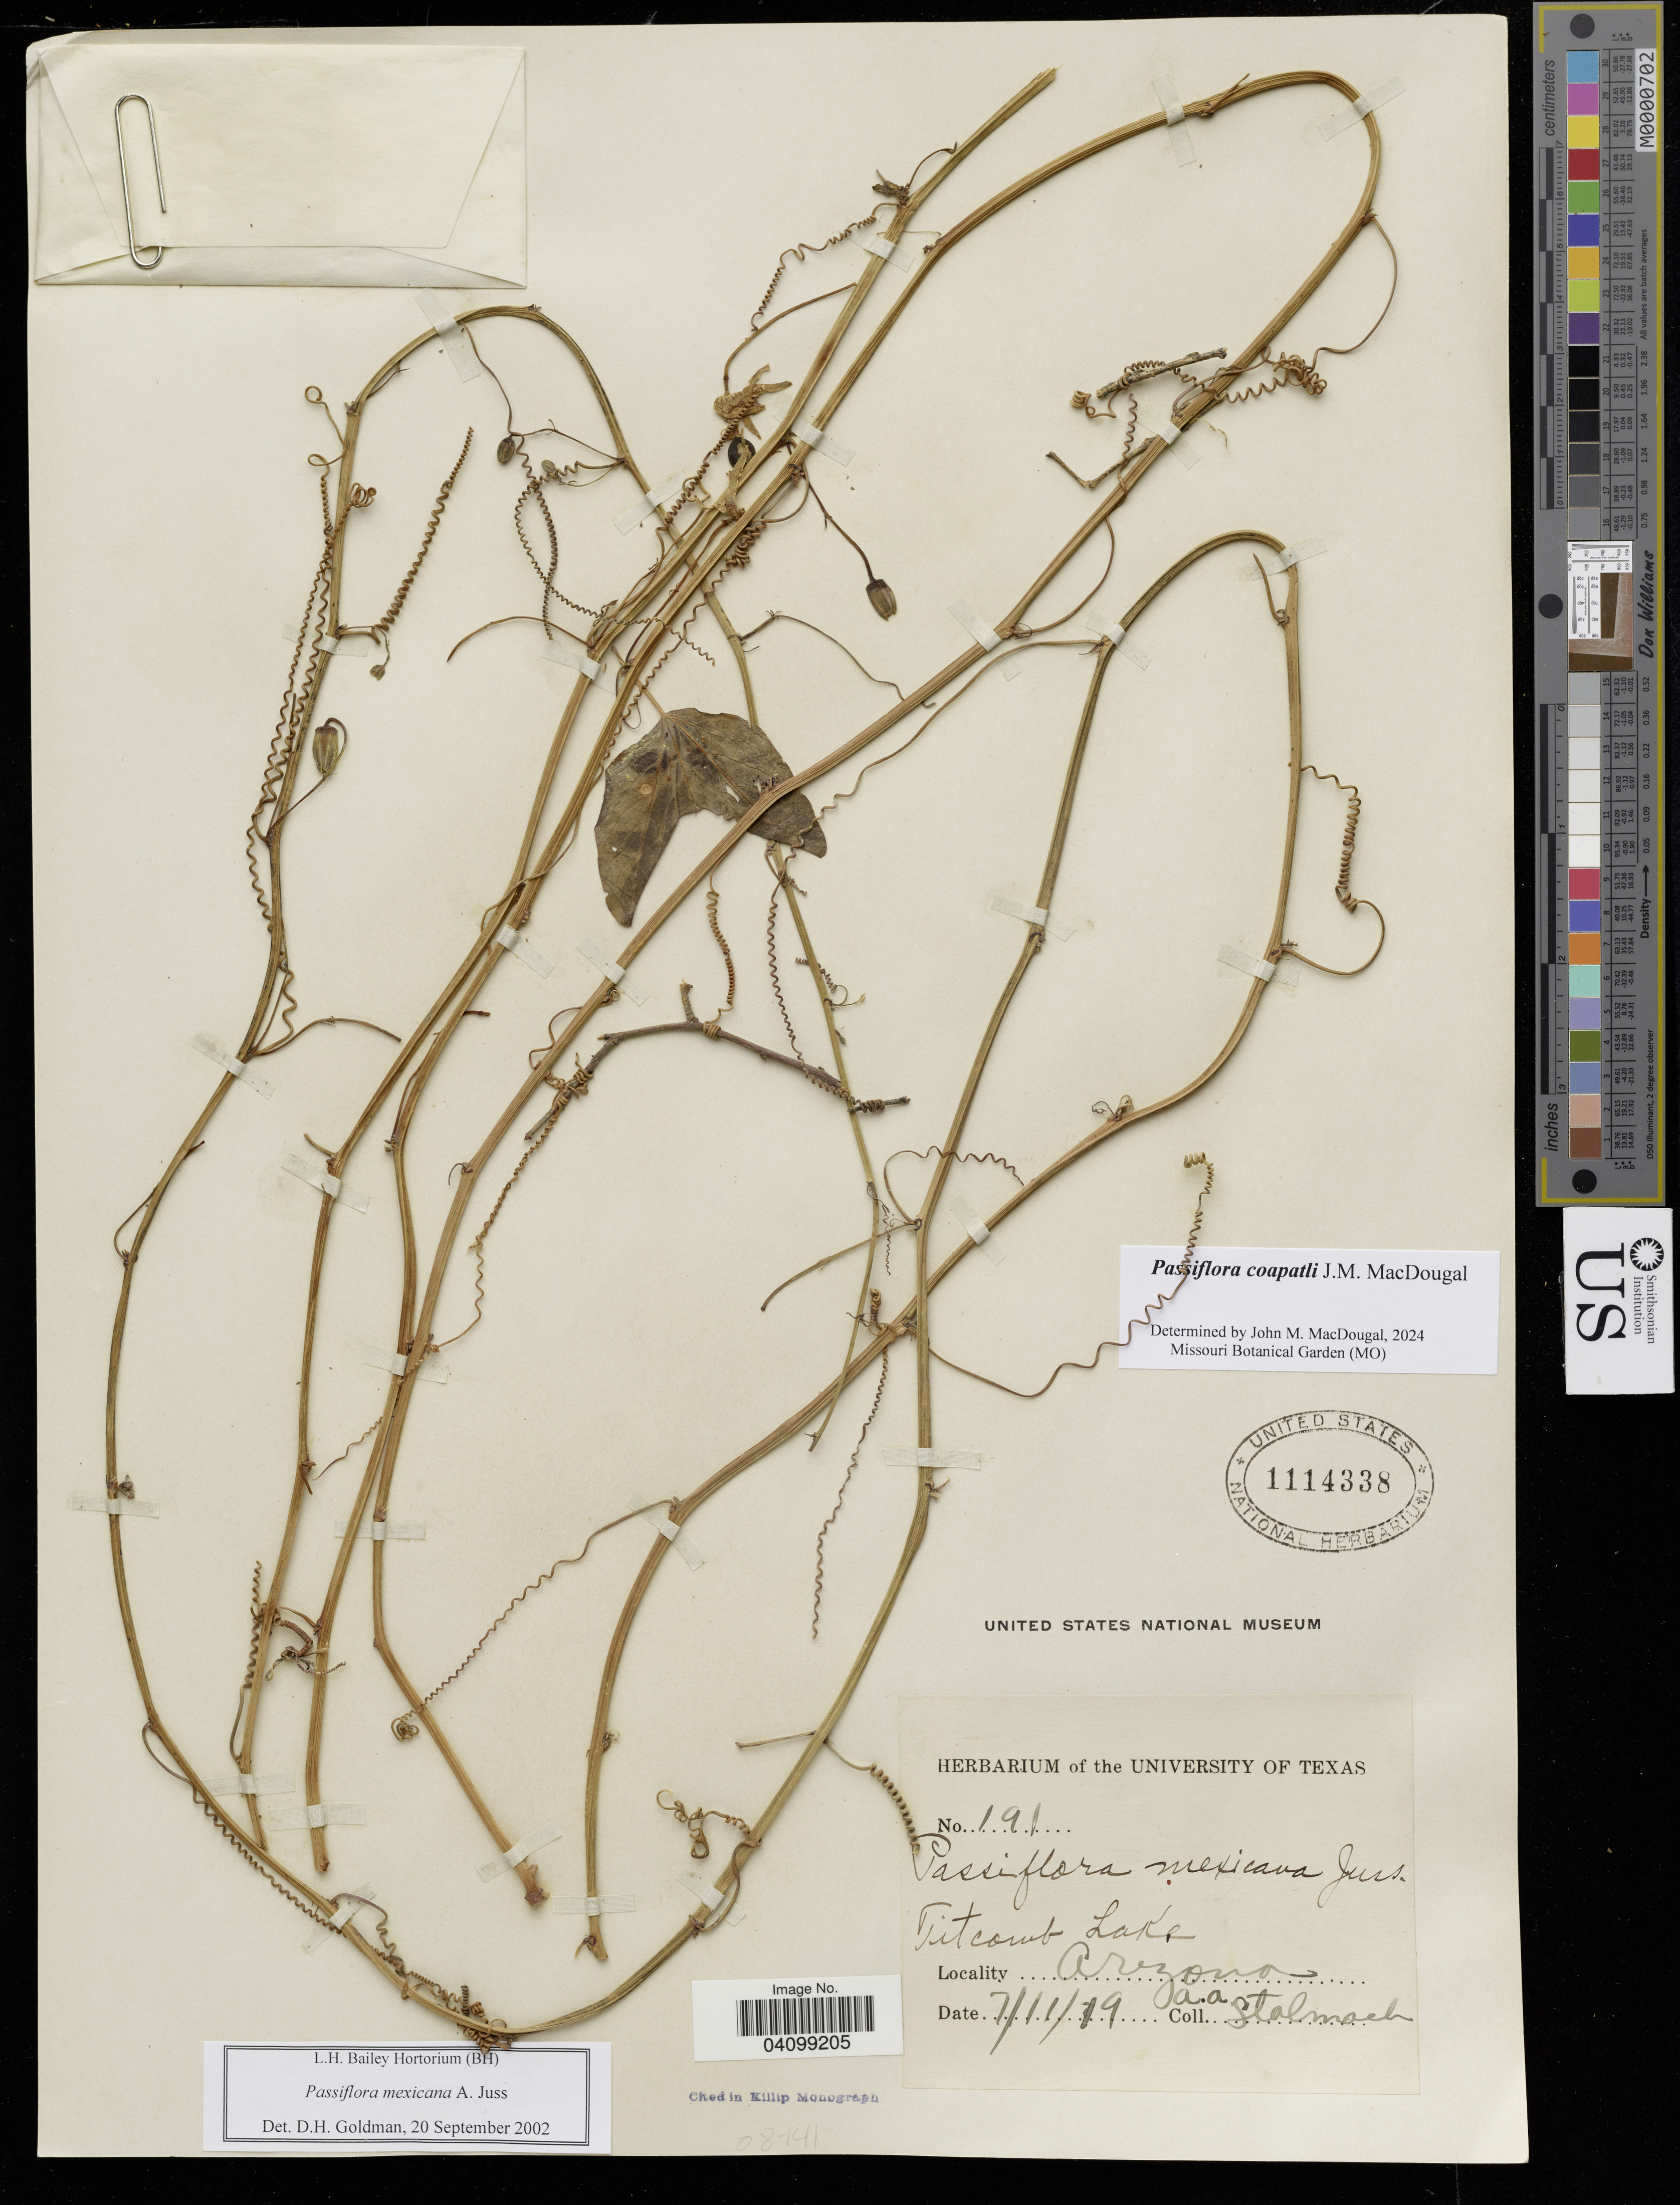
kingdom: Plantae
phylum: Tracheophyta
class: Magnoliopsida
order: Malpighiales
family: Passifloraceae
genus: Passiflora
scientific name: Passiflora coapatli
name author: J.M. MacDougal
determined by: MacDougal, John M.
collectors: A. Stalmach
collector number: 191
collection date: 1919-11-07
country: United States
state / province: Arizona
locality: Tjitcomb Lake.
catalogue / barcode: US 1114338